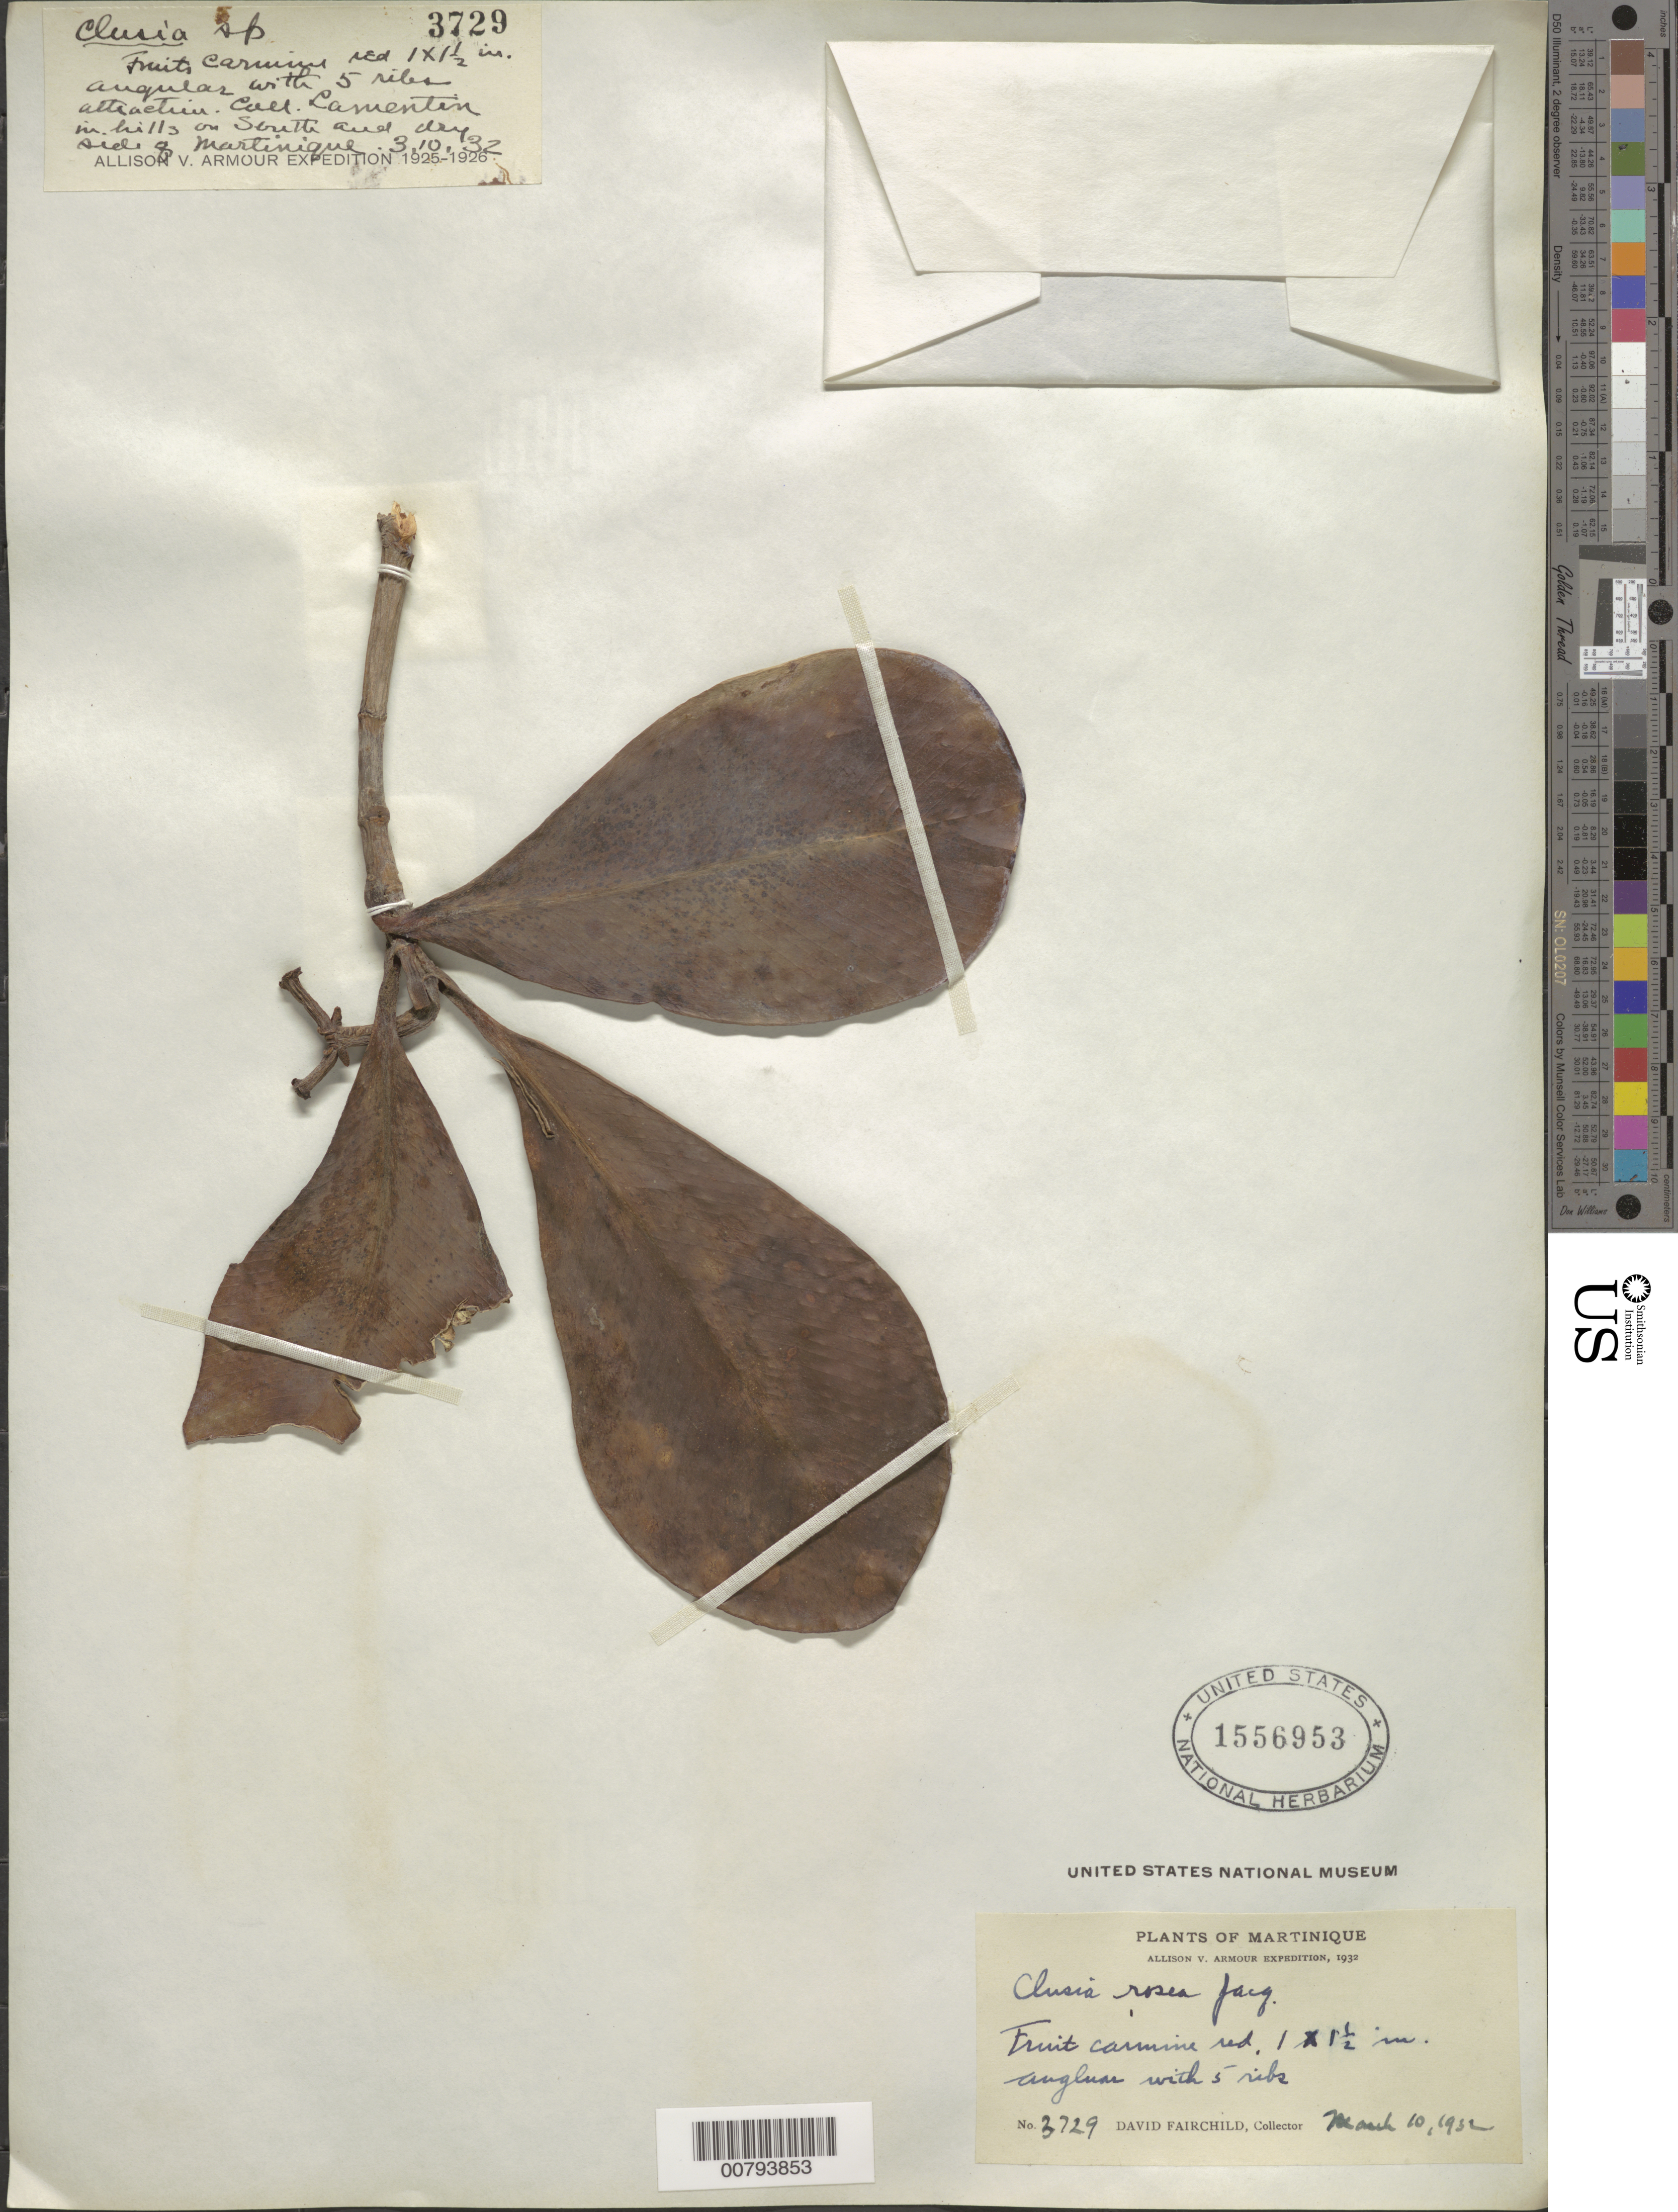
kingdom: Plantae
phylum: Tracheophyta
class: Magnoliopsida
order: Malpighiales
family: Clusiaceae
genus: Clusia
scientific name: Clusia rosea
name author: Jacq.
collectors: D. Fairchild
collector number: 33729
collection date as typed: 10 Mar 1932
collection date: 1932-03-10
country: Martinique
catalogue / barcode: US 1556953